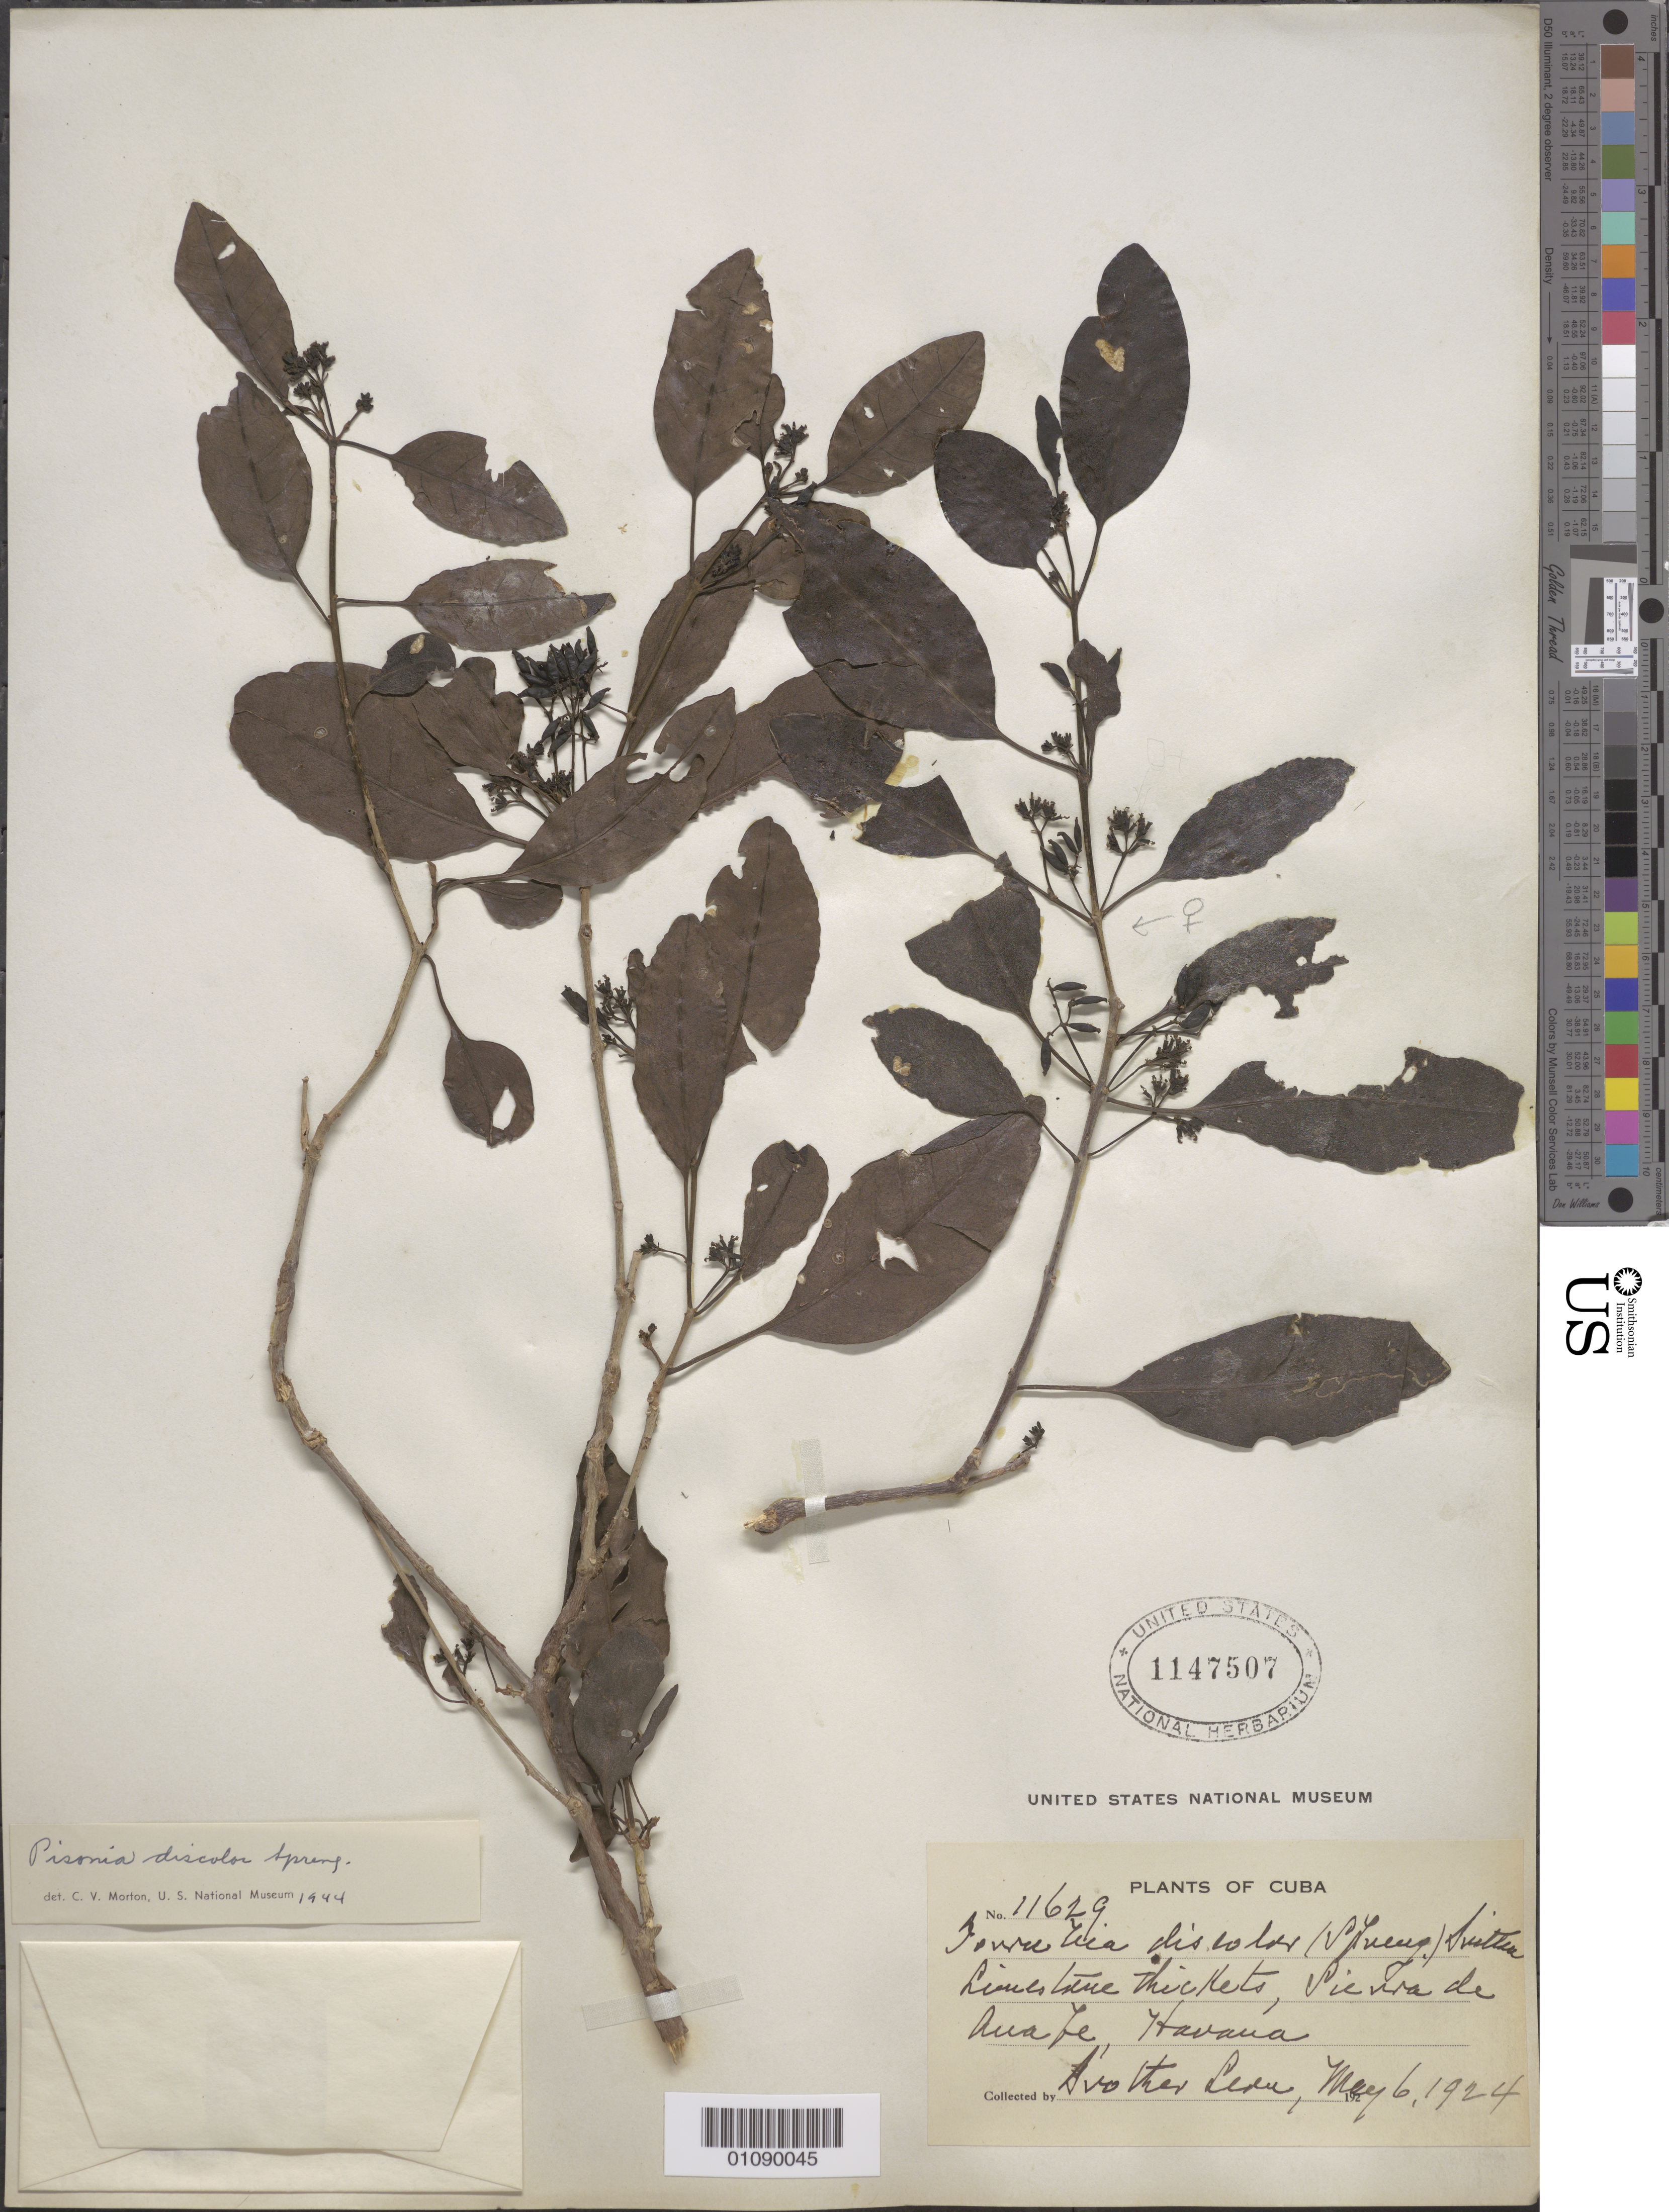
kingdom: Plantae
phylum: Tracheophyta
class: Magnoliopsida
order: Caryophyllales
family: Nyctaginaceae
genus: Guapira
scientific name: Guapira discolor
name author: (Spreng.) Little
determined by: Strong, Mark T., (BOT), Smithsonian Institution - National Museum of Natural History (UNITED STATES)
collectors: Bro. León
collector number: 11629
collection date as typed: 06 May 1924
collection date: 1924-05-06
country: Cuba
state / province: La Habana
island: Cuba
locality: Habana, Piedra de Anafe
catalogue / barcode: US 1146507